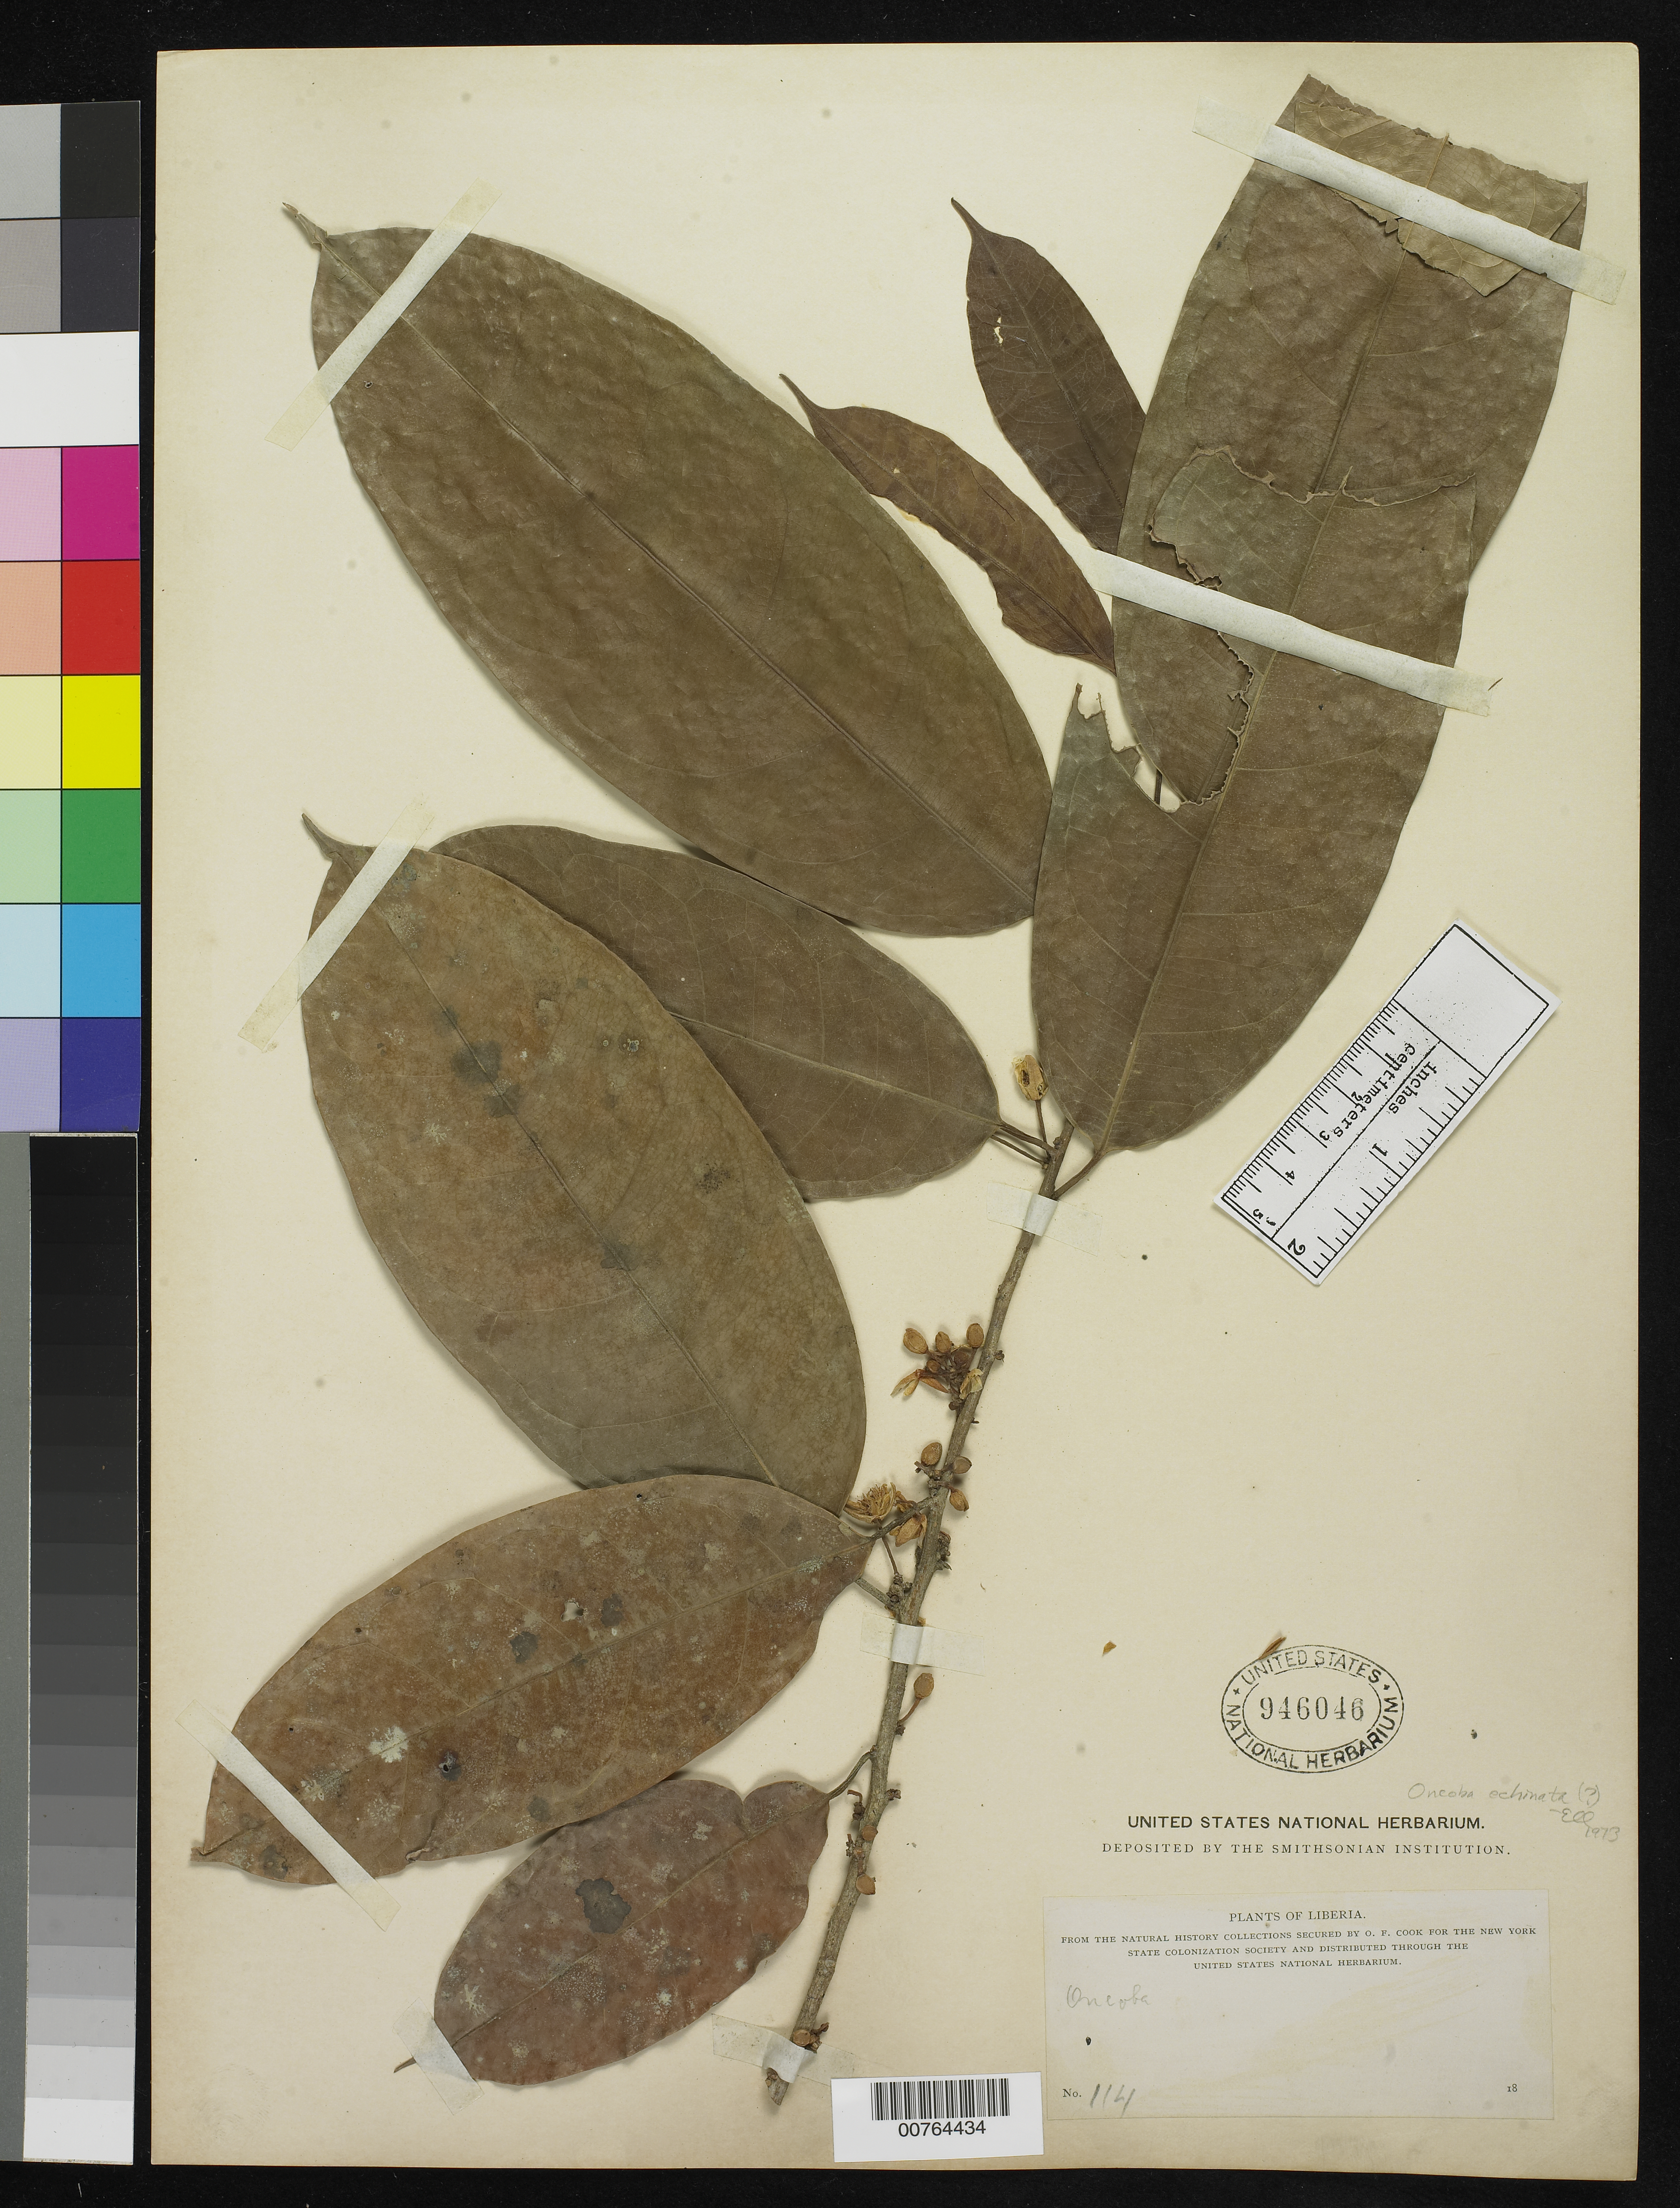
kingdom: Plantae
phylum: Tracheophyta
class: Magnoliopsida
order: Malpighiales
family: Salicaceae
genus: Oncoba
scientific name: Oncoba echinata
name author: Oliv.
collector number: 114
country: Liberia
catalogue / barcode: US 946046